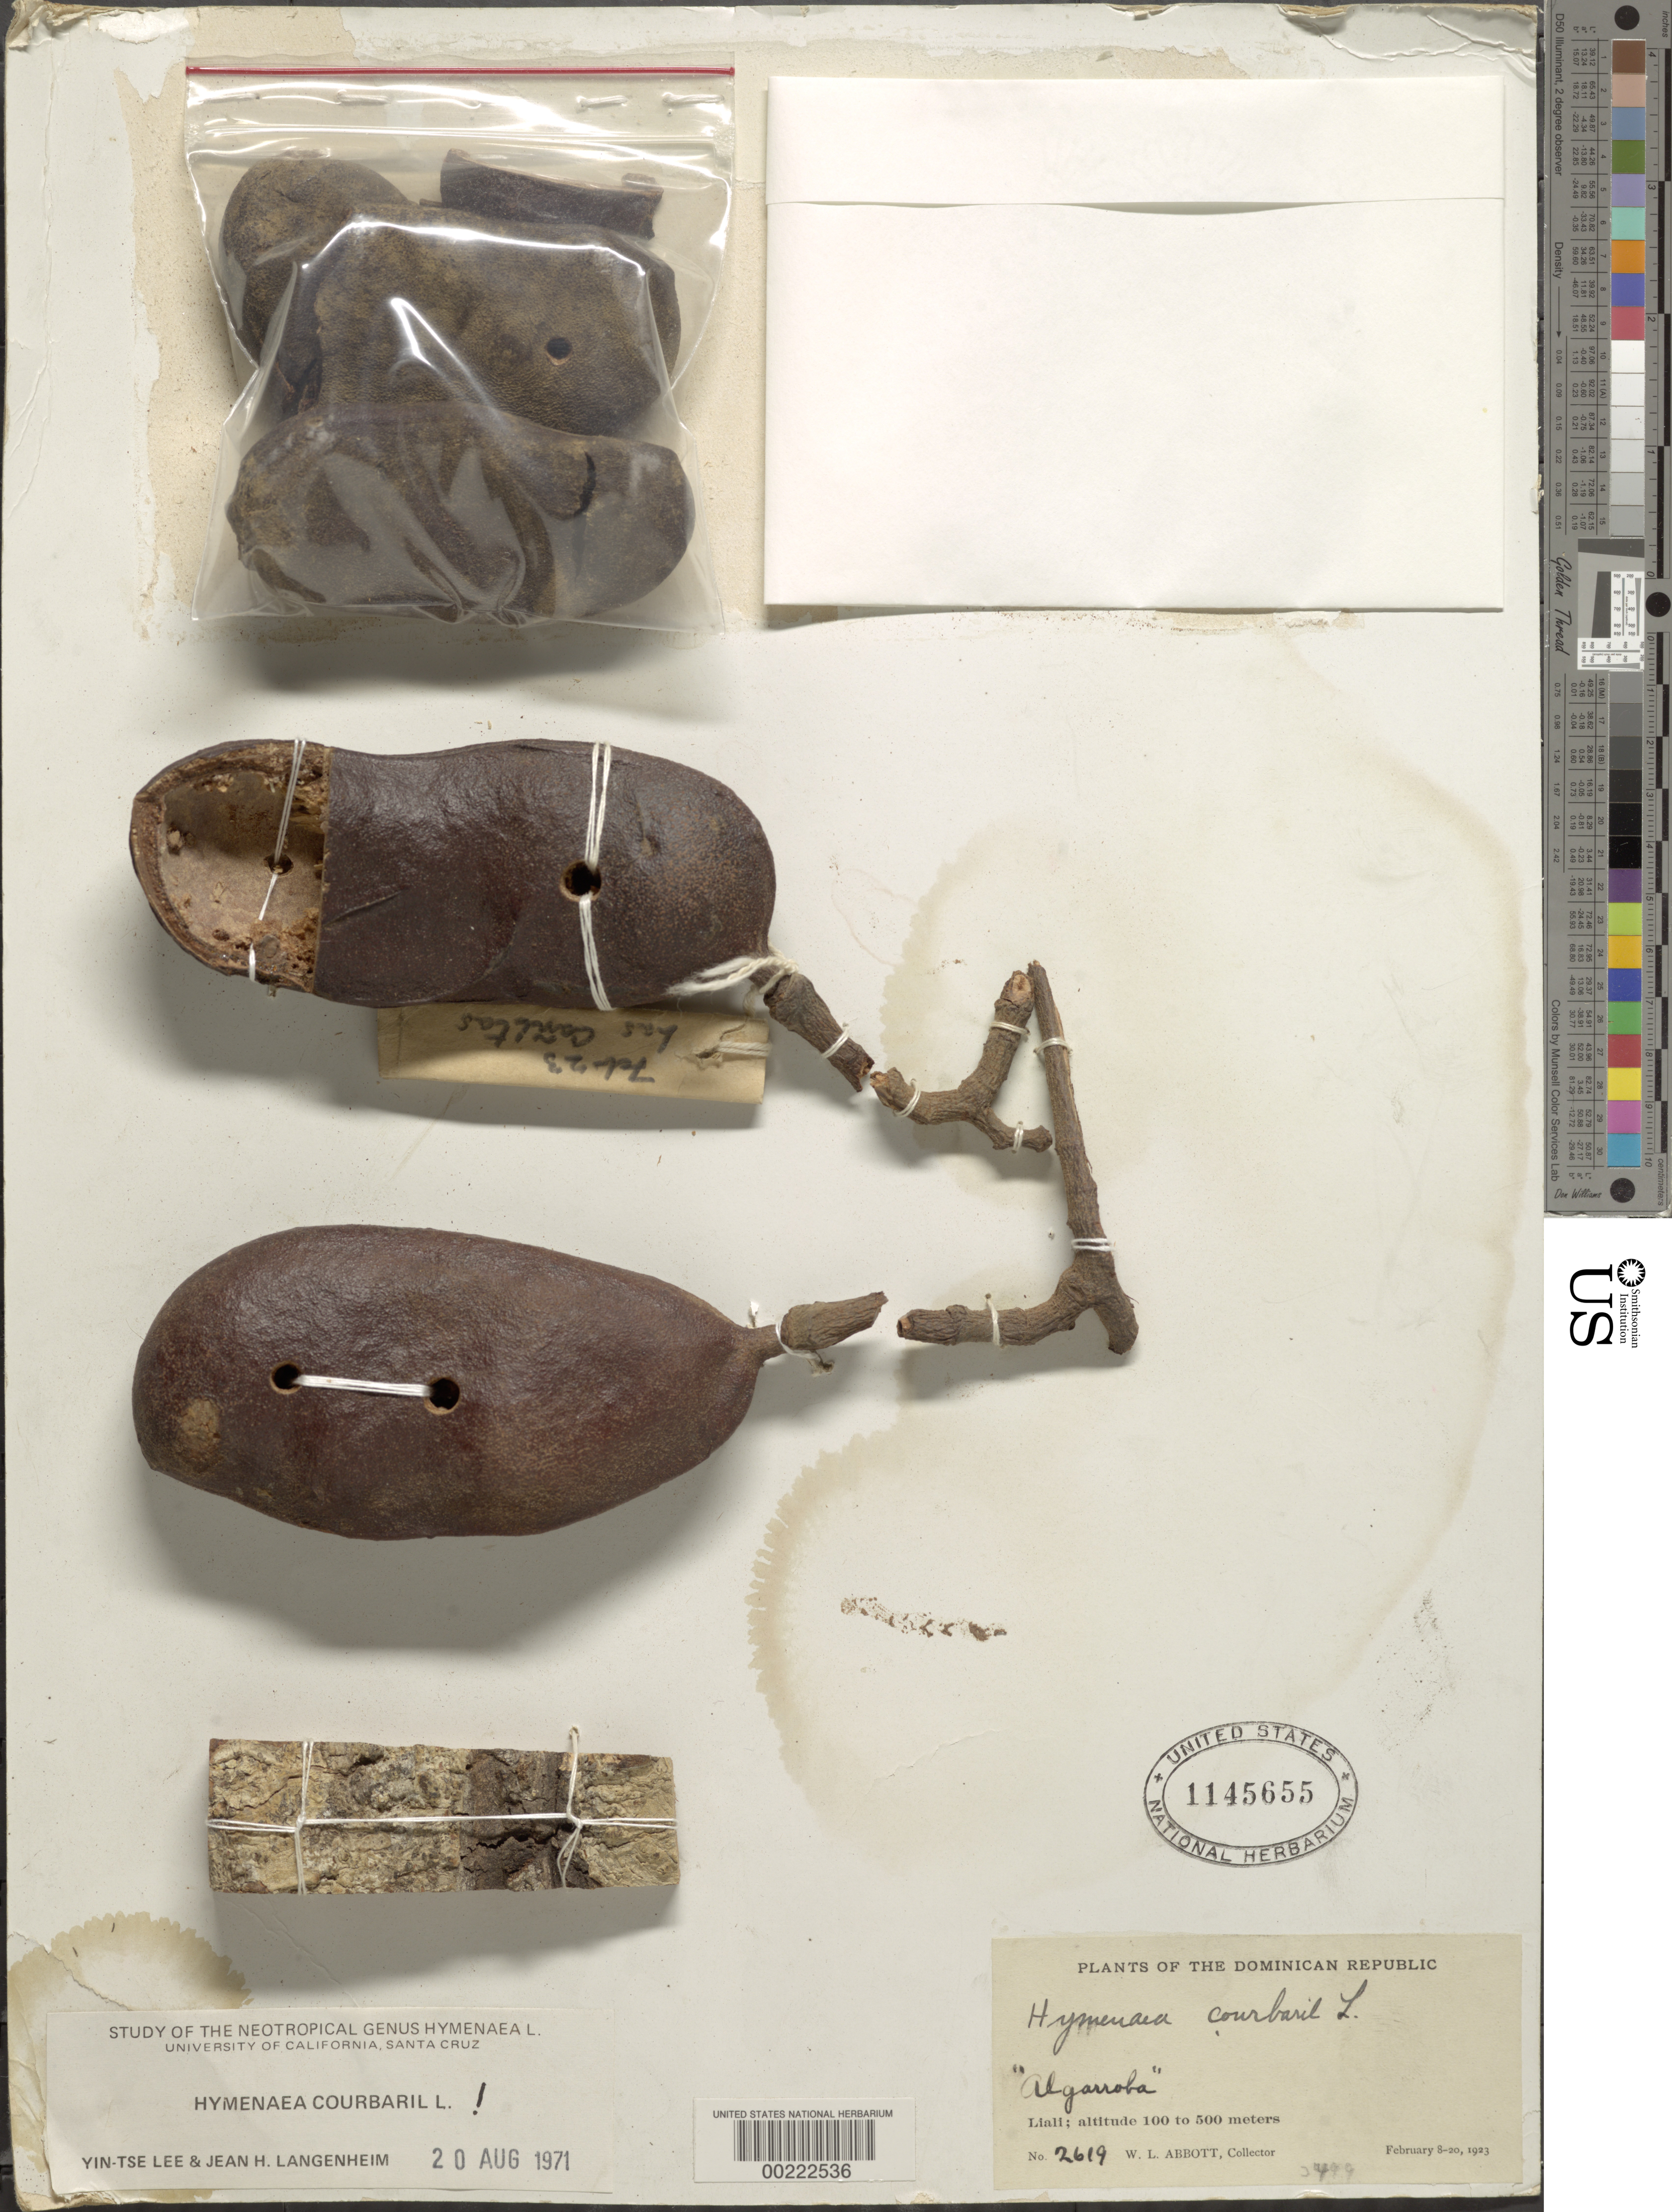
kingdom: Plantae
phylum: Tracheophyta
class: Magnoliopsida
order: Fabales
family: Fabaceae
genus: Hymenaea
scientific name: Hymenaea courbaril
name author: L.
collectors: W. L. Abbott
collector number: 2619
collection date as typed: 08 Feb 1923 to 20 Feb 1923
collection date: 1923-02-08/1923-02-20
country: Dominican Republic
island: Hispaniola Island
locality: Liali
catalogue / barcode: US 1145655